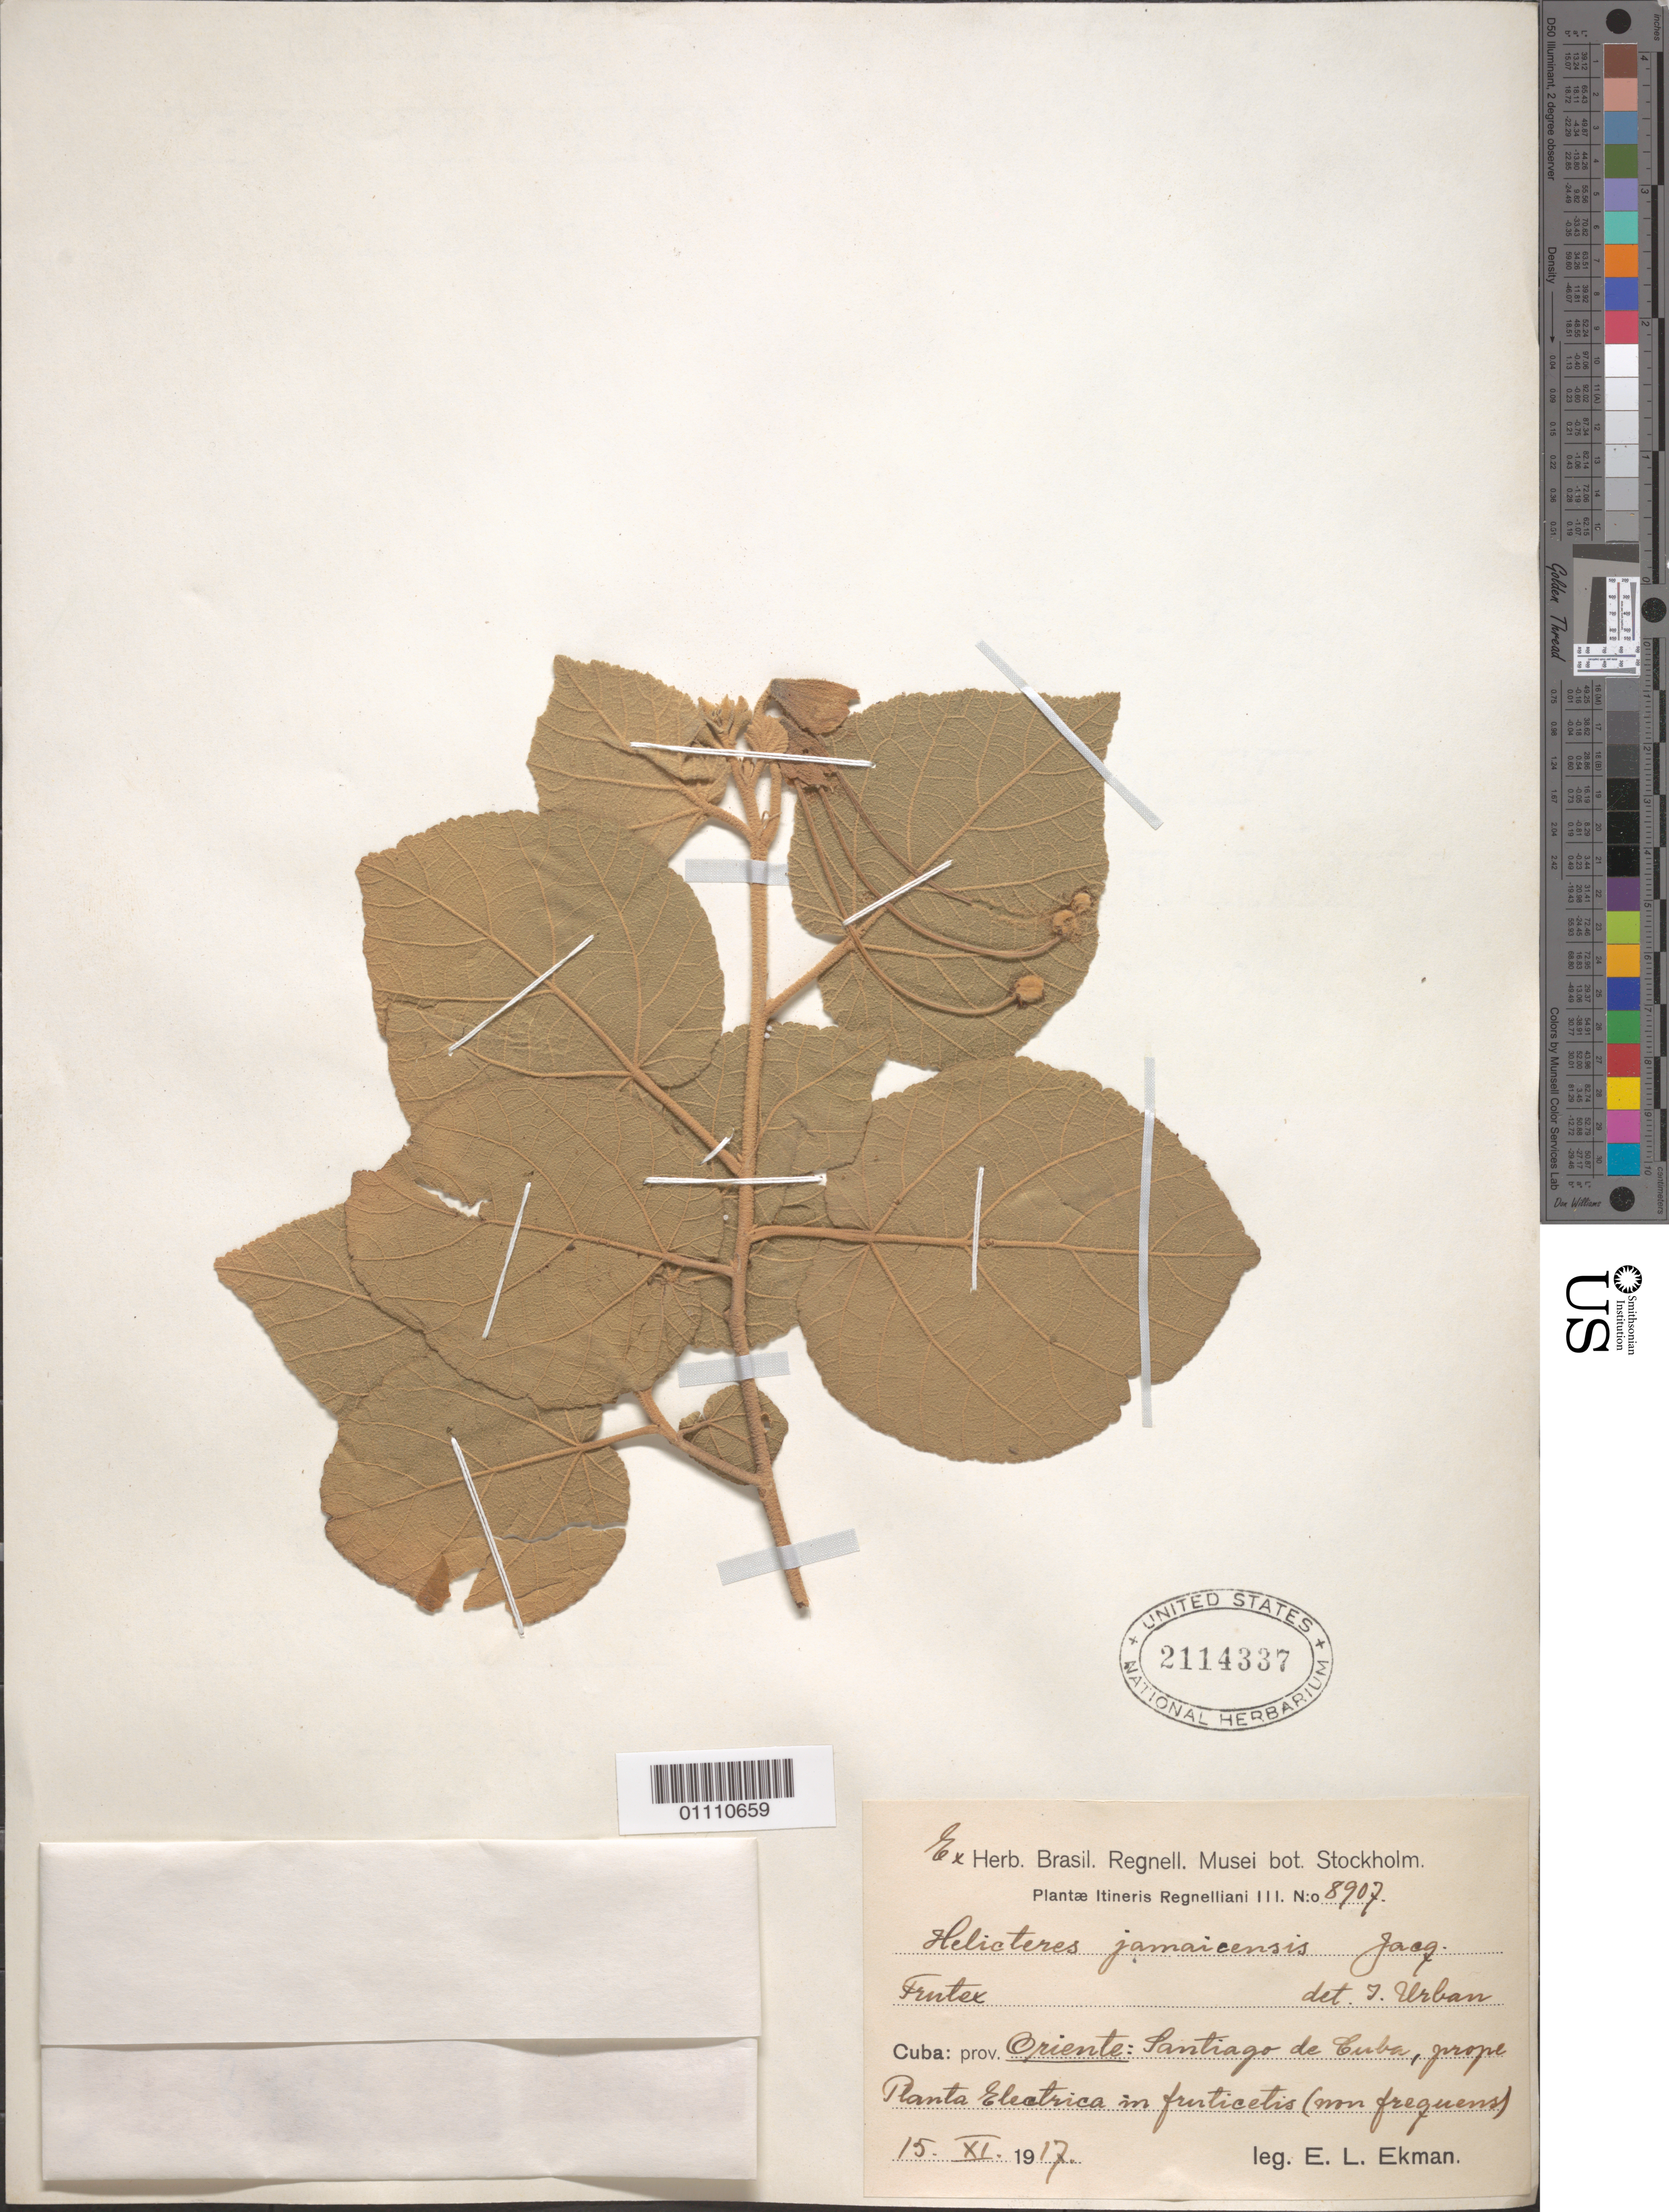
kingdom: Plantae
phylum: Tracheophyta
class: Magnoliopsida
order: Malvales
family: Malvaceae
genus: Helicteres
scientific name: Helicteres jamaicensis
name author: Jacq.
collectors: E. L. Ekman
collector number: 8907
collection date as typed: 15 Nov 1917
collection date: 1917-11-15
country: Cuba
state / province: Santiago de Cuba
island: Cuba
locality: Santiago de Cuba, prope Planta Glectrica in fruticetis Oriente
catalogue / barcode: US 2114337